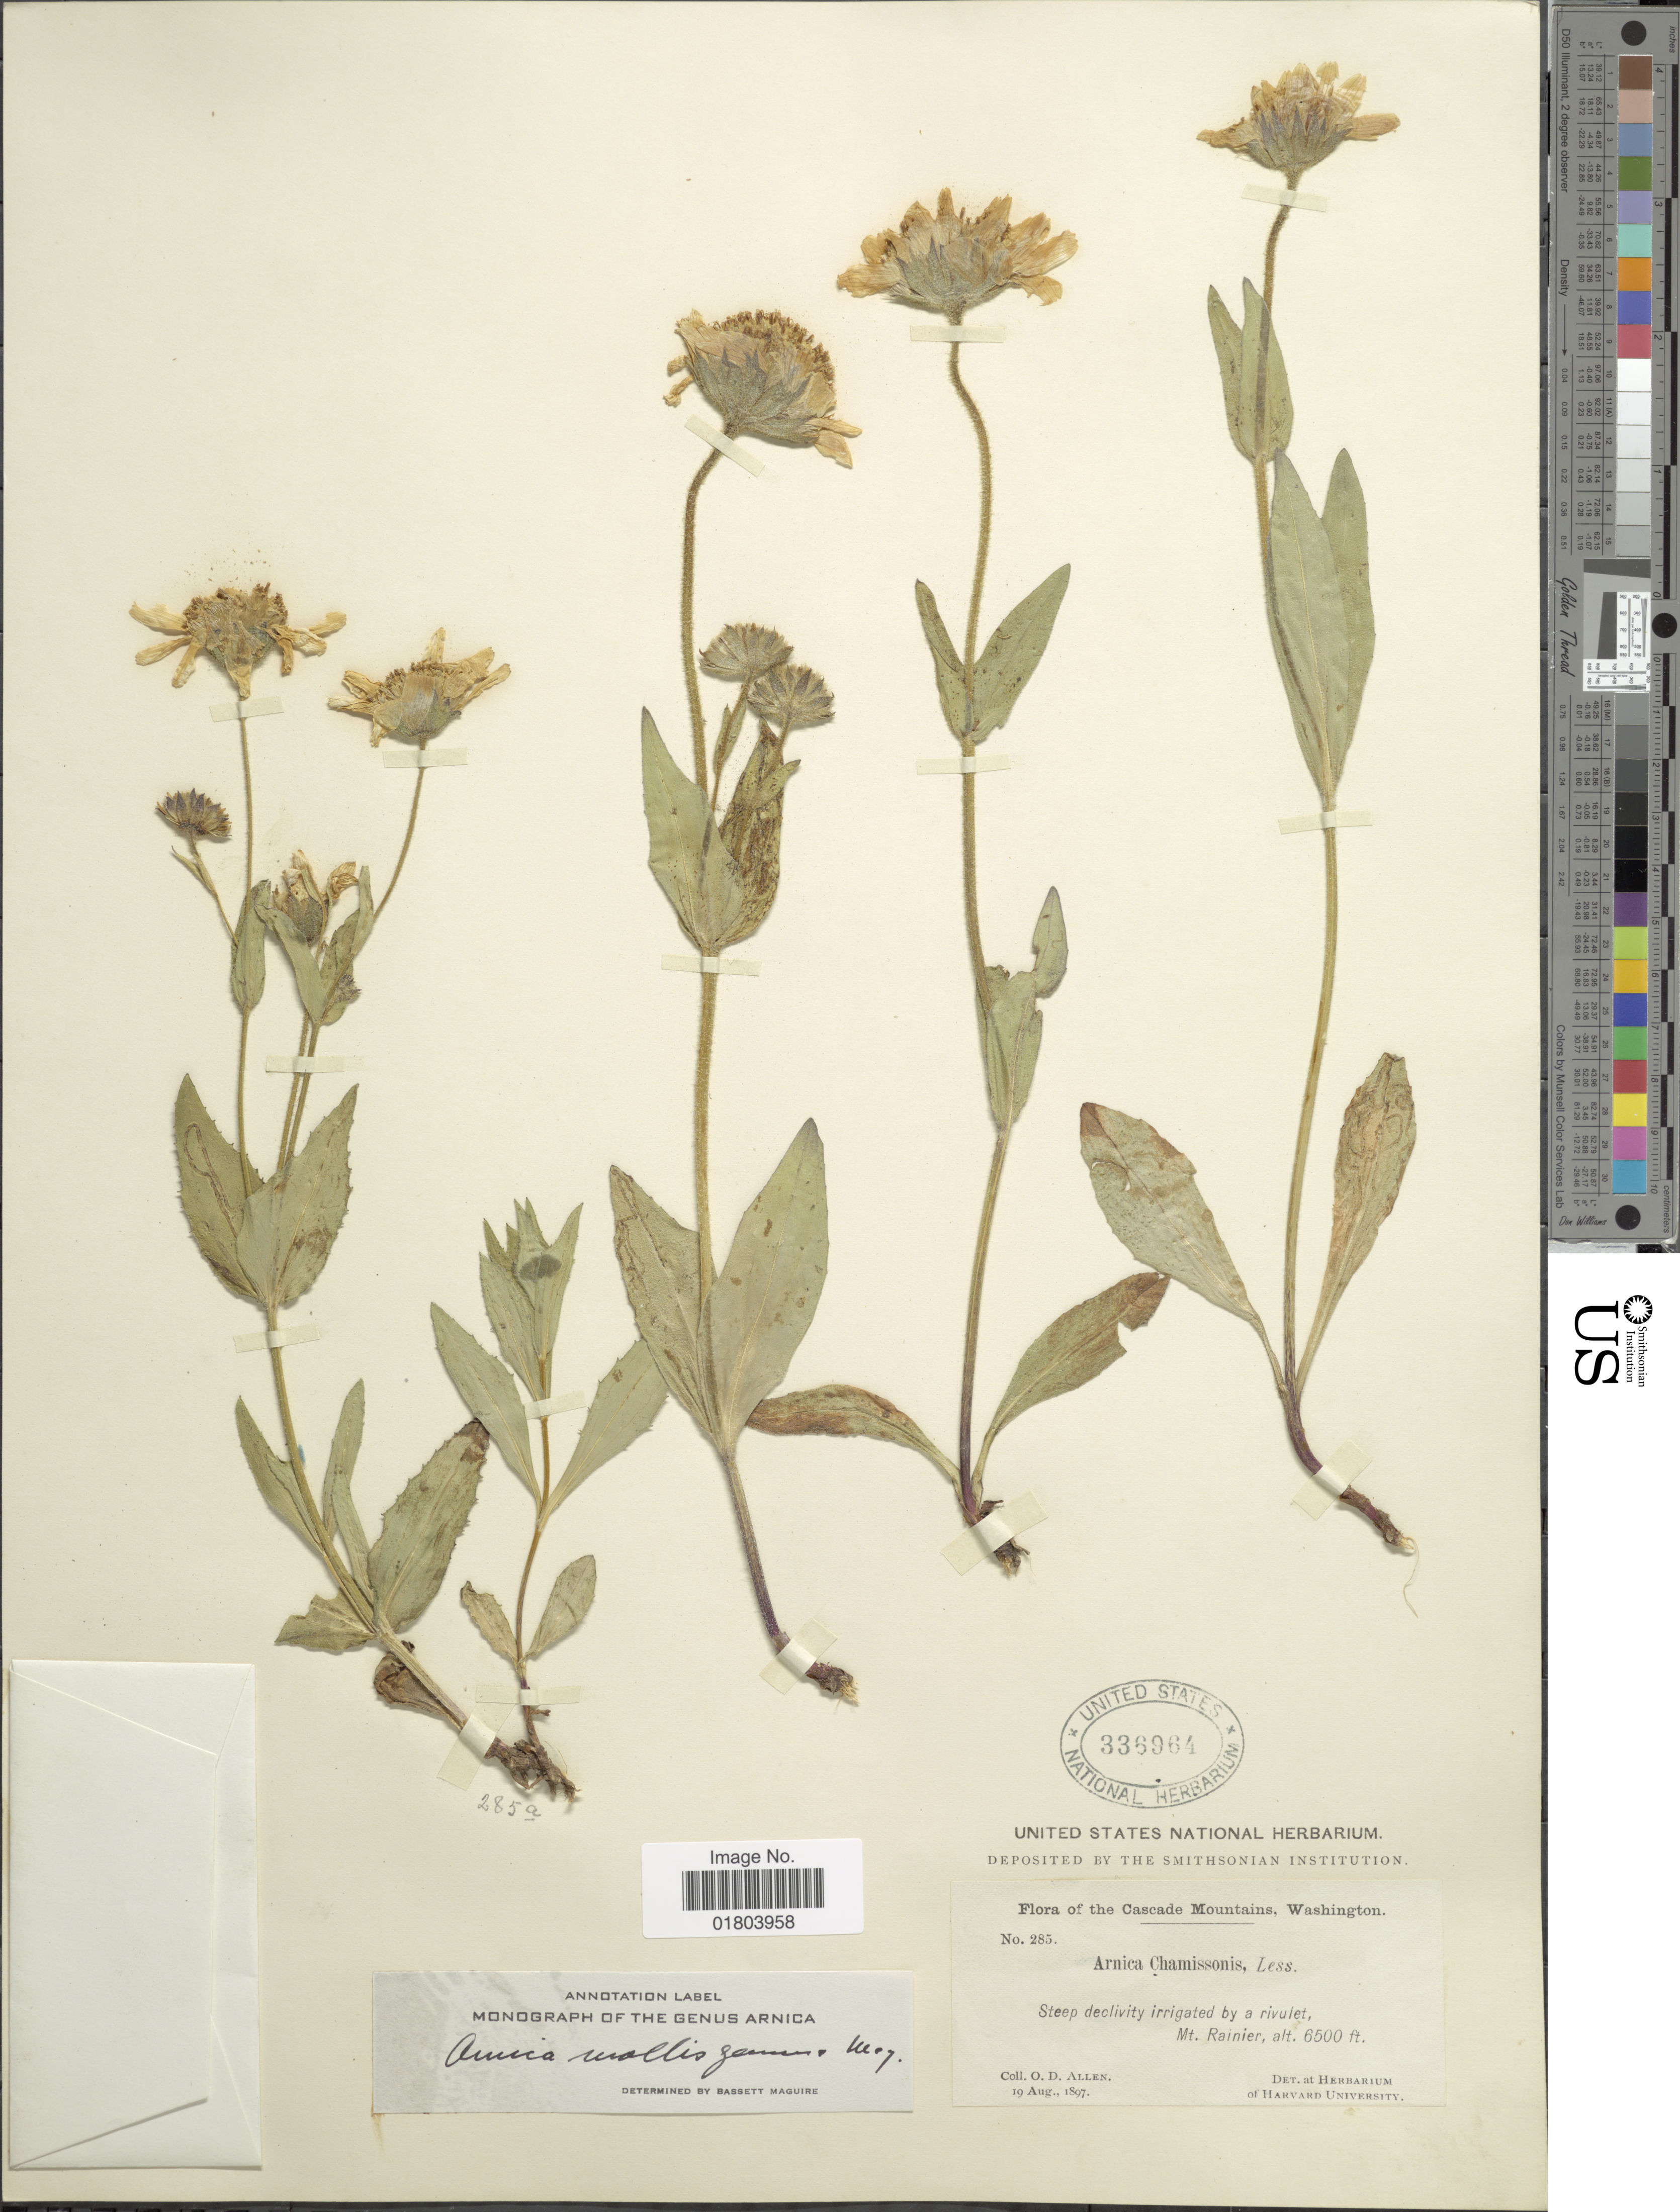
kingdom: Plantae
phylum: Tracheophyta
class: Magnoliopsida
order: Asterales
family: Asteraceae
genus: Arnica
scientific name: Arnica mollis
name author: Hook.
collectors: O. D. Allen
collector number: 285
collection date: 1897-08-19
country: United States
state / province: Washington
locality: The Cascade Mountains, Steep declivity irrigated by a rivulet, Mt Rainier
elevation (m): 1981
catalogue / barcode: US 336964